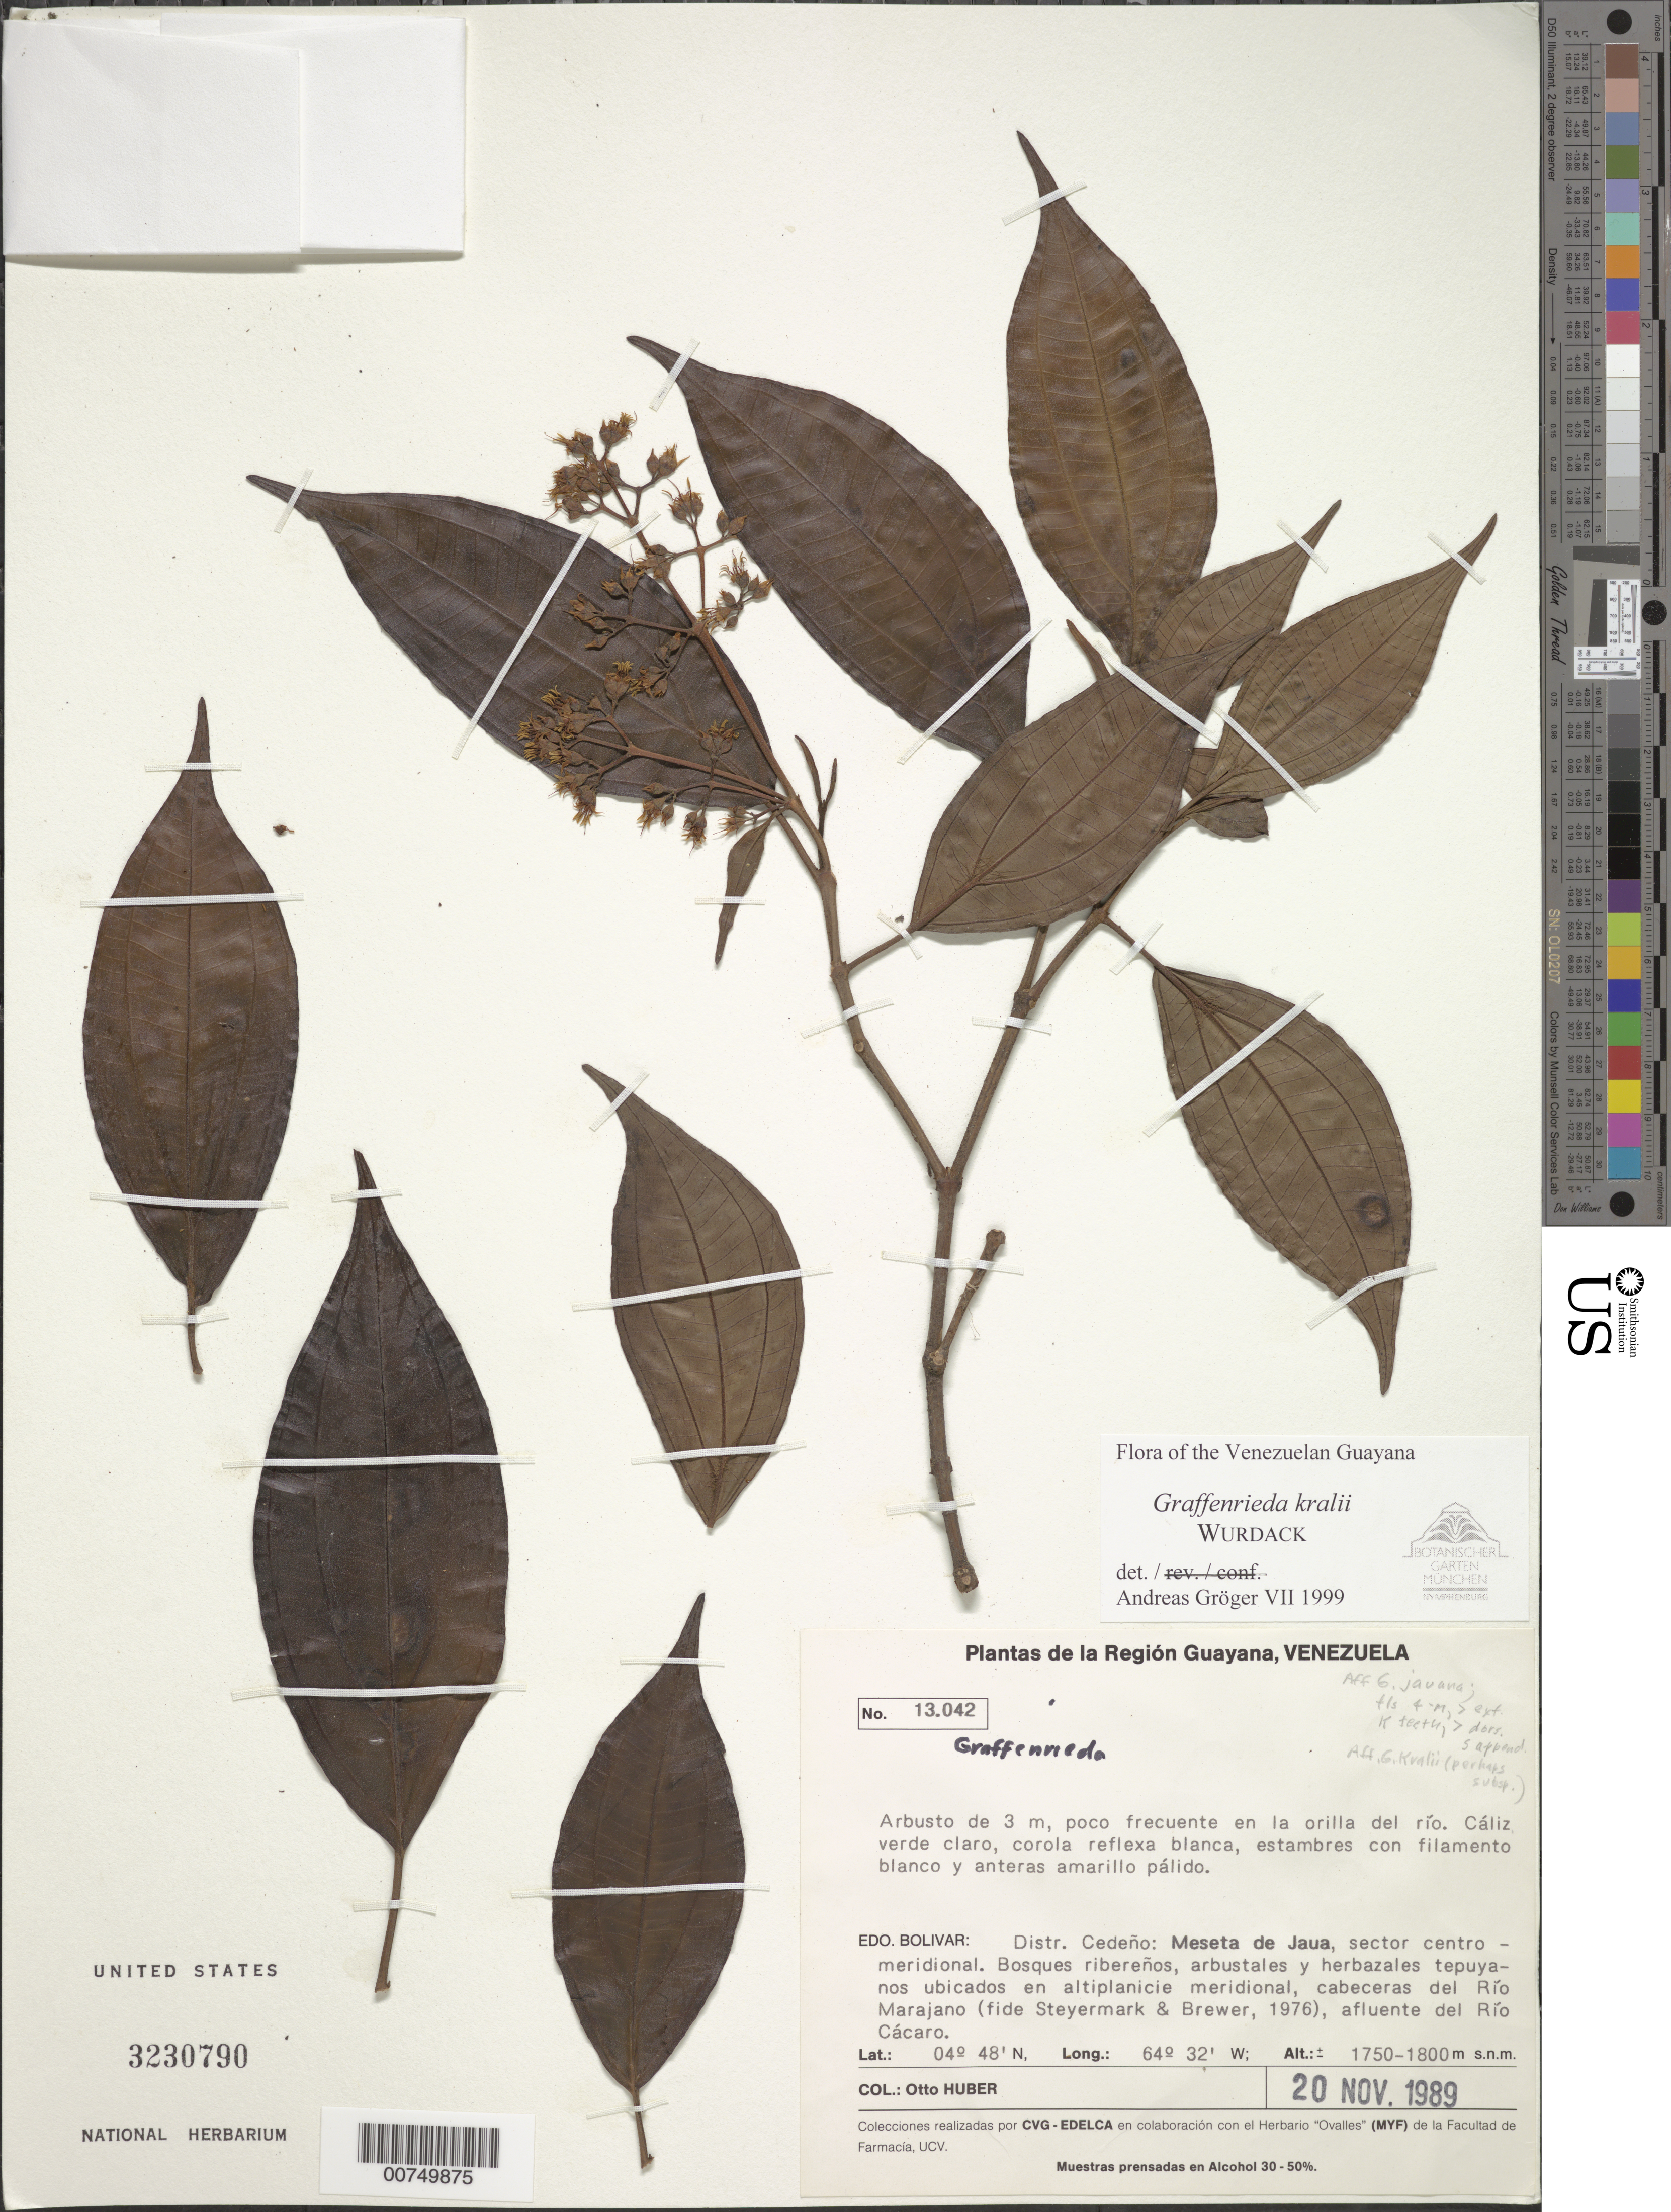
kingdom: Plantae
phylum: Tracheophyta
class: Magnoliopsida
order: Myrtales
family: Melastomataceae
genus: Graffenrieda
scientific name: Graffenrieda kralii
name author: Wurdack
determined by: Gröger, A.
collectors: O. Huber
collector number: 13042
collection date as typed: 20-Nov-89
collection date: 1989-11-20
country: Venezuela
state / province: Bolívar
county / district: Cedeño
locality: Meseta de Jaua, cabaceras del Río Marjano (affl. of Río Cacaro)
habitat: Along river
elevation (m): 1750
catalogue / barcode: US 3230790